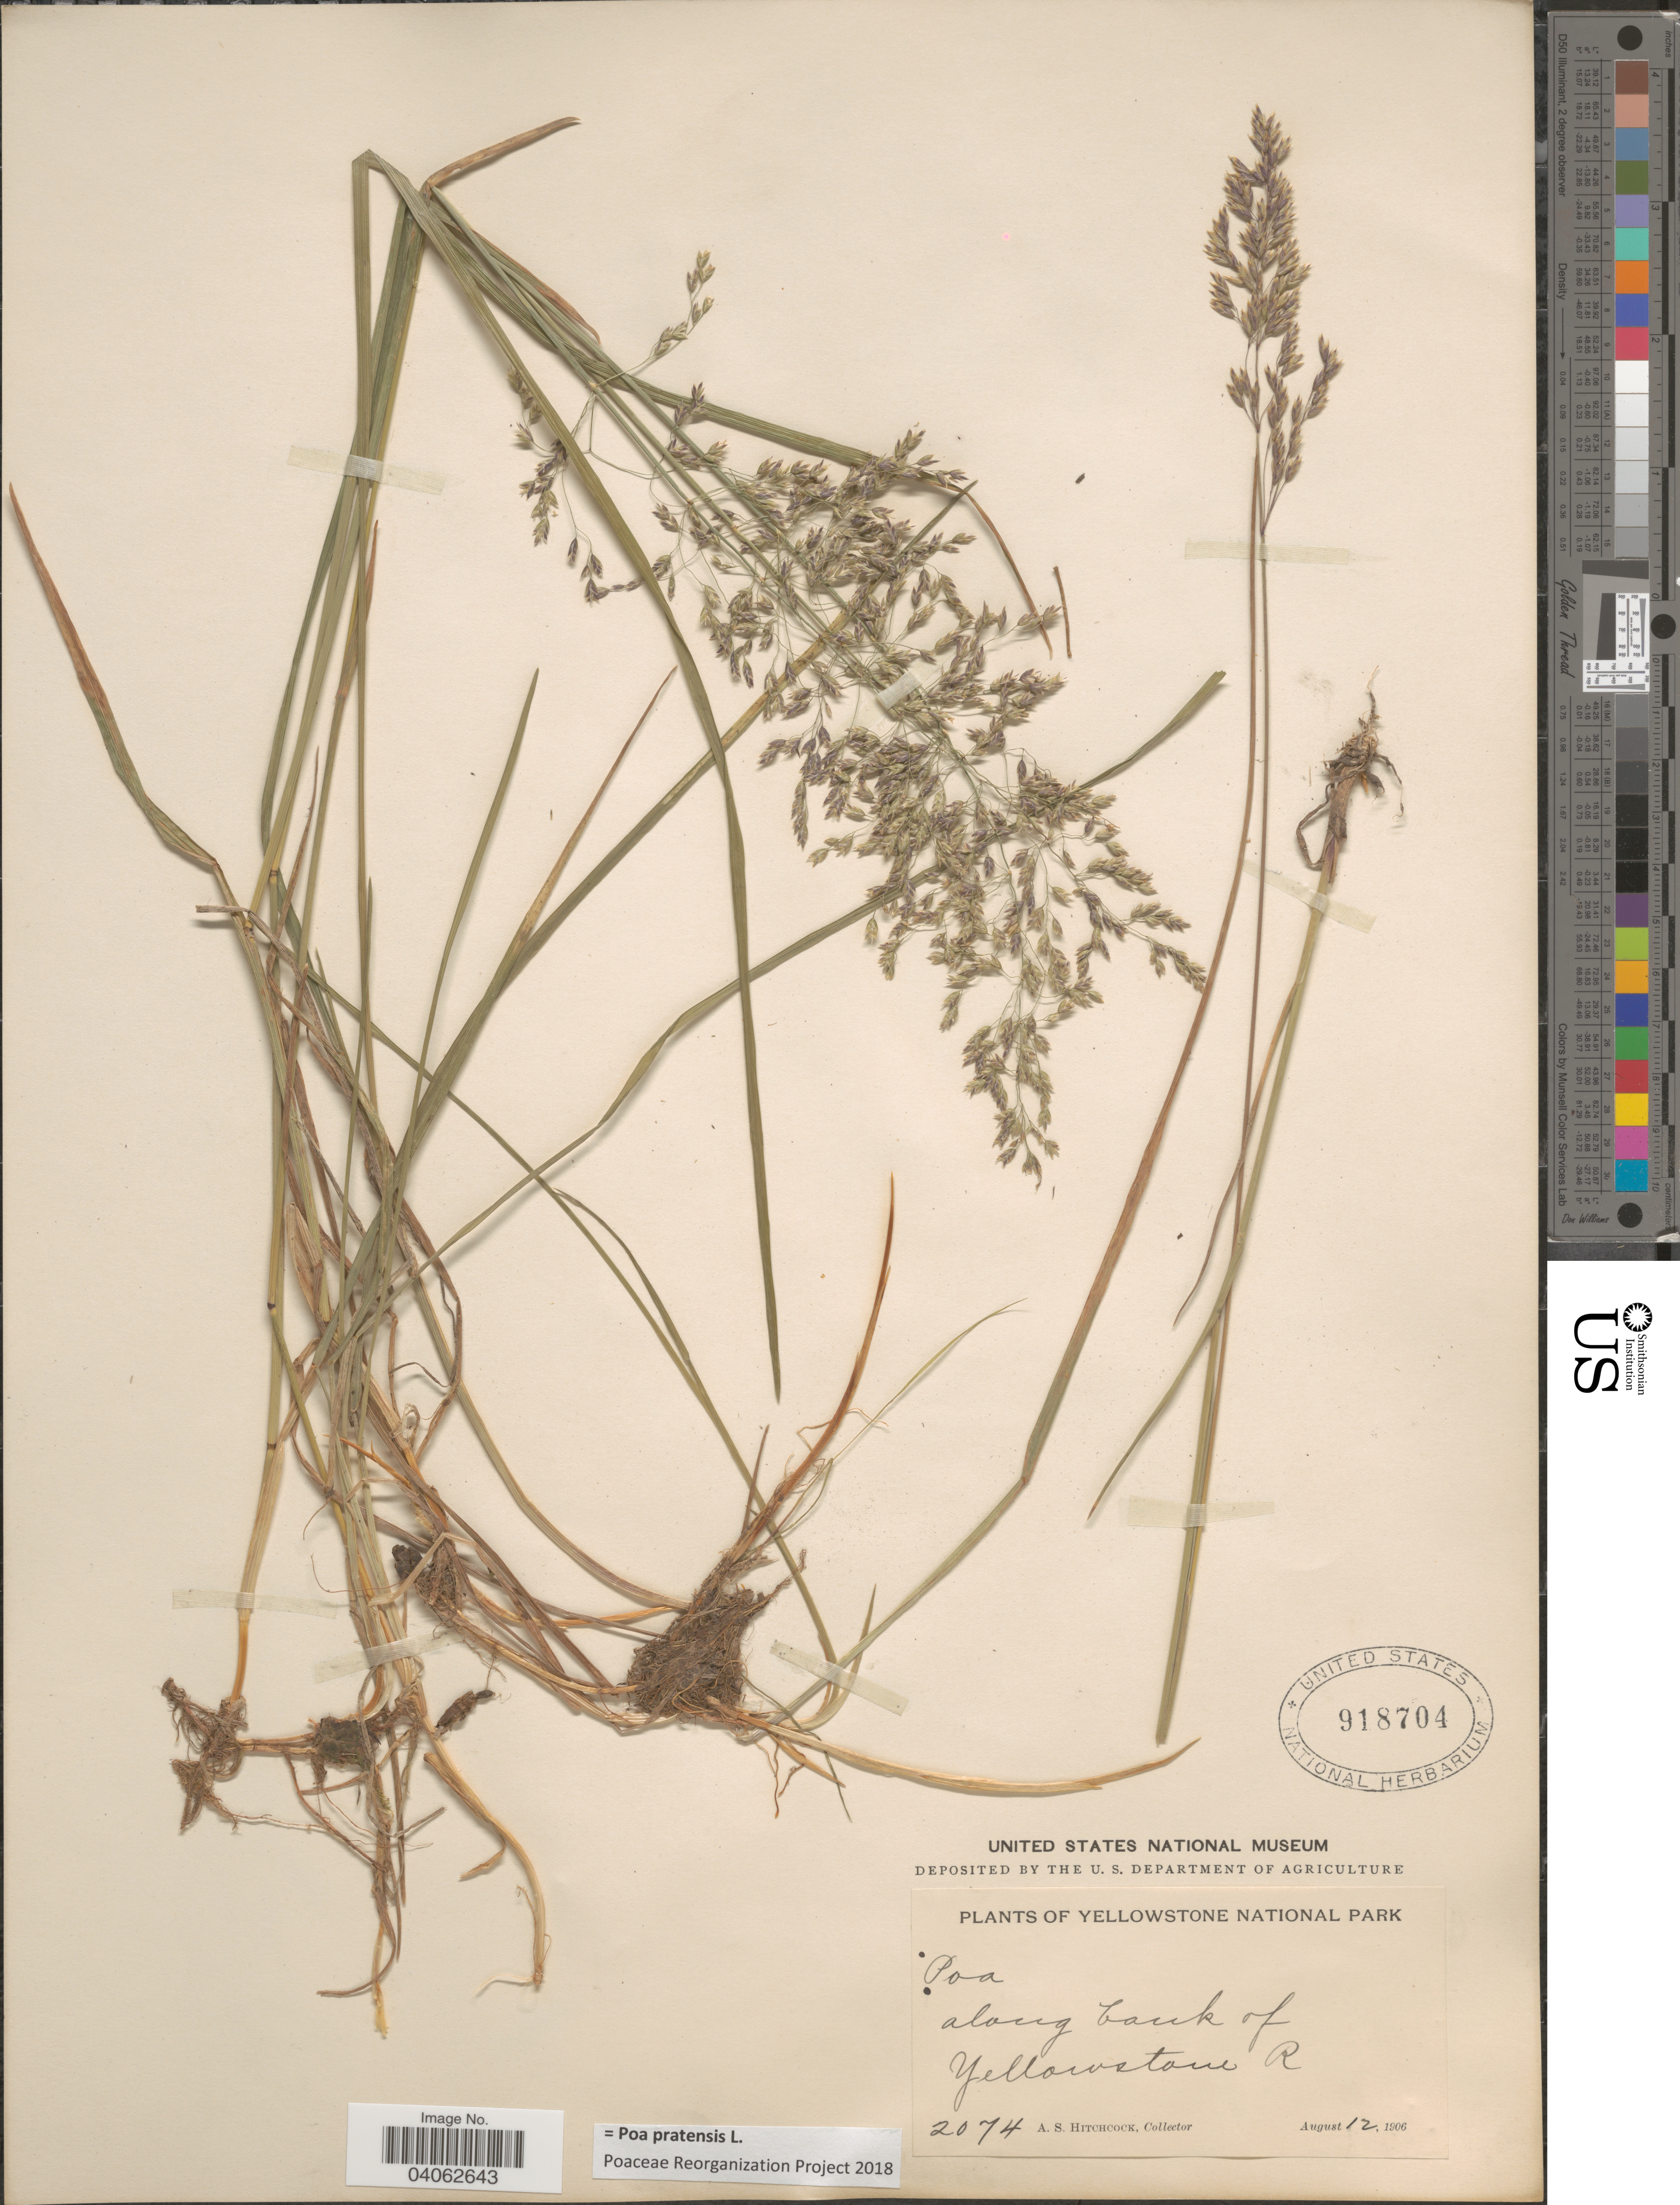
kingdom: Plantae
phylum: Tracheophyta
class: Liliopsida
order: Poales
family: Poaceae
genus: Poa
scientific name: Poa pratensis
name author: L.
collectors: A. S. Hitchcock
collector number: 2074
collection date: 1906-08-12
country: United States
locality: Yellowstone National Park. Along bank of Yellowstone R.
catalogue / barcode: US 918704